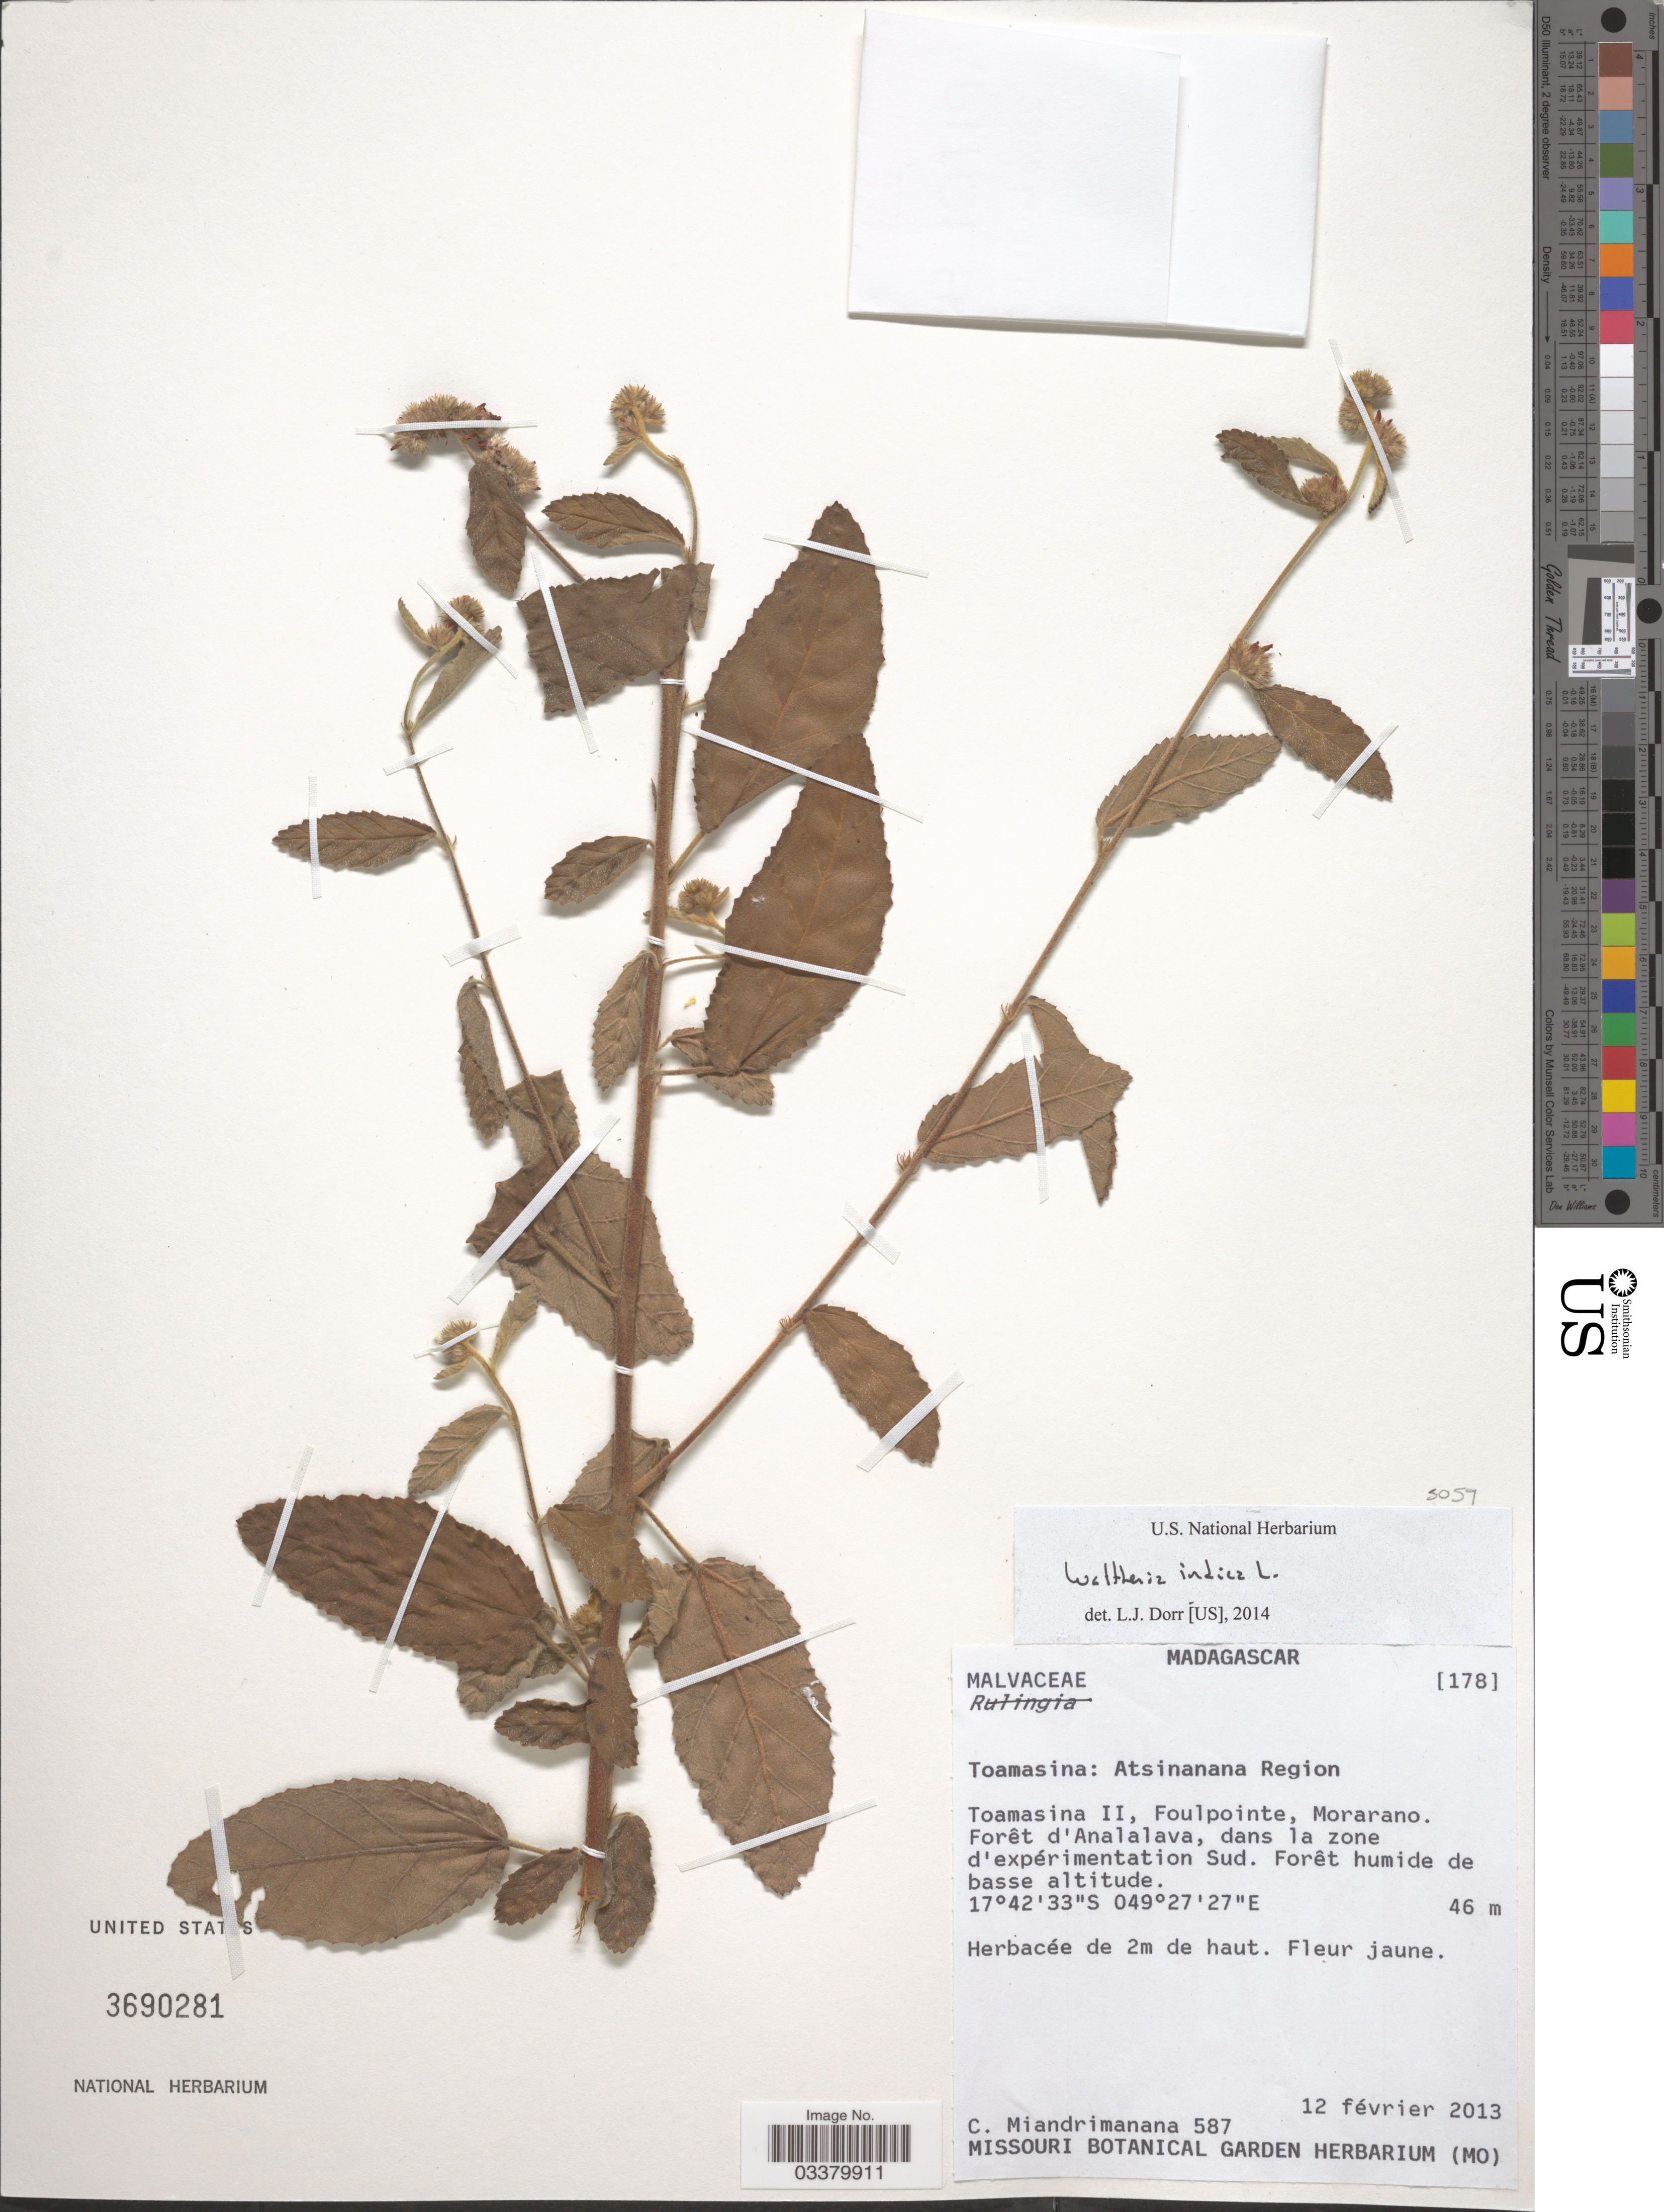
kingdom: Plantae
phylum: Tracheophyta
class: Magnoliopsida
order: Malvales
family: Malvaceae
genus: Waltheria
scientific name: Waltheria indica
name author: L.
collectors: C. Miandrimanana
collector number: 587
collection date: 2013-02-12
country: Madagascar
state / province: Atsinanana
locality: Atsinanana Region. Toamasina II, Foulpointe, Morarano. Forêt d'Analalava, dans la zone d'expérimentation Sud.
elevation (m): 46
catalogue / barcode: US 3690281